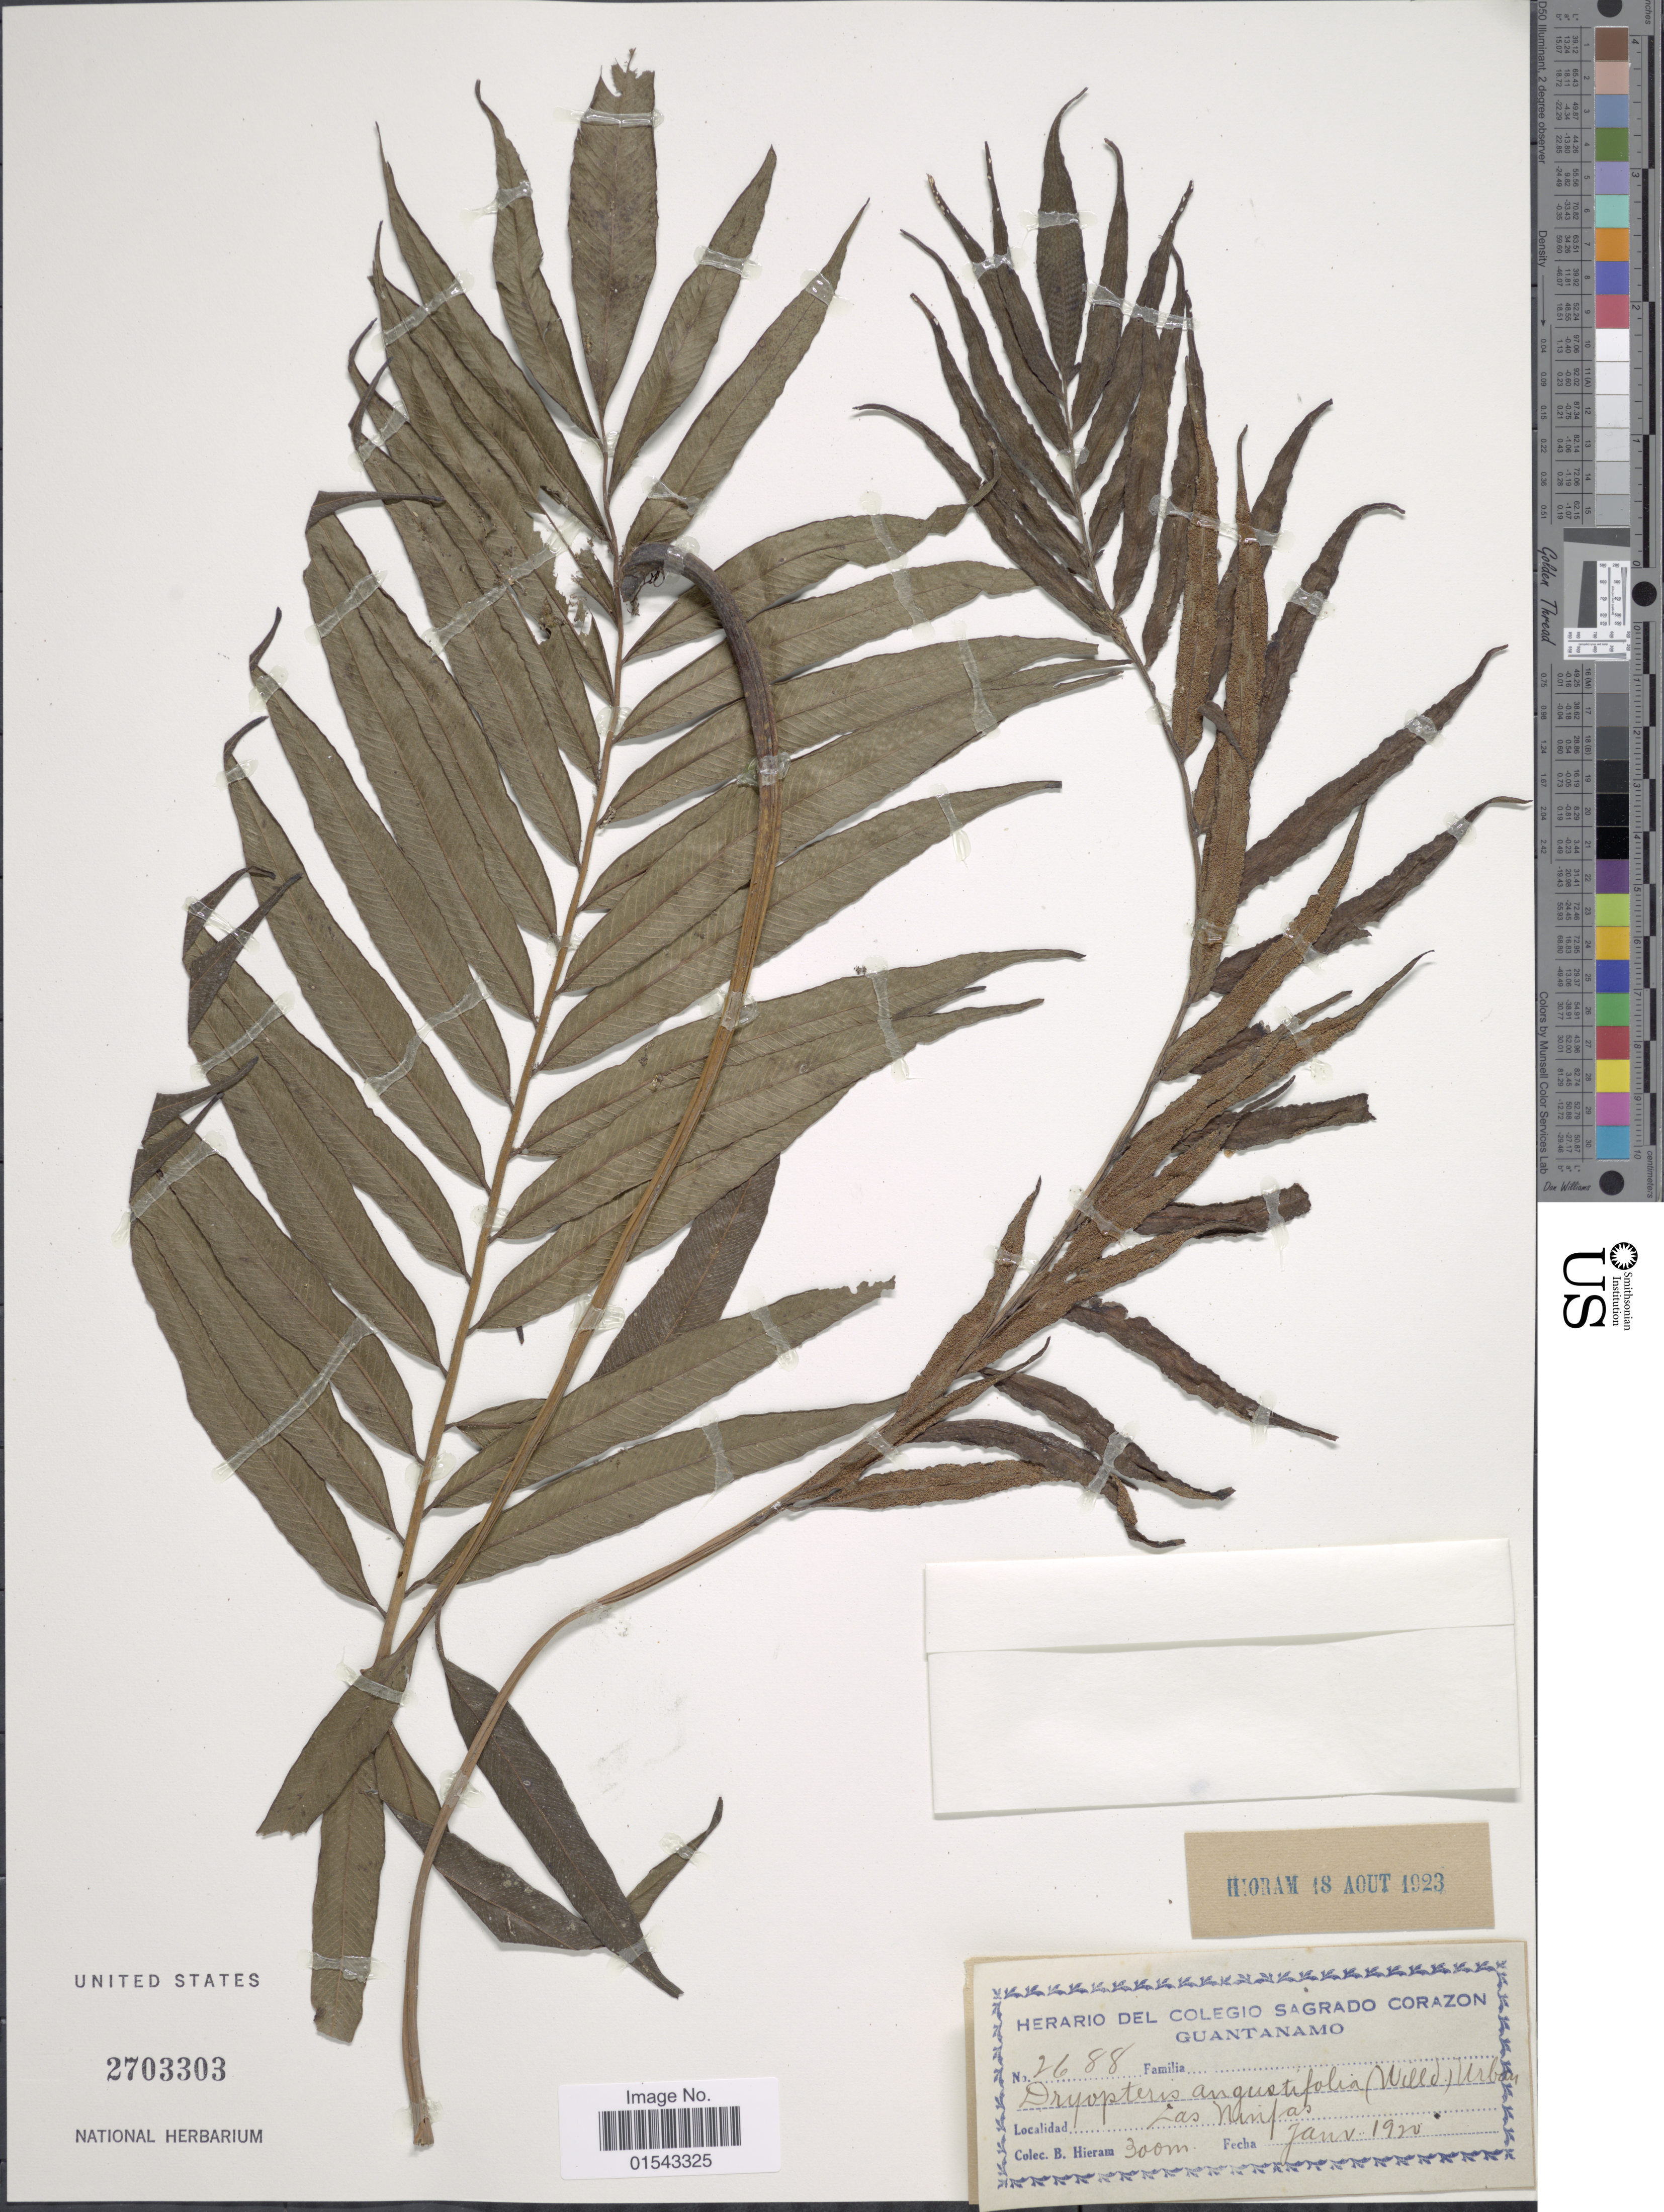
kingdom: Plantae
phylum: Tracheophyta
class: Polypodiopsida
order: Polypodiales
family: Thelypteridaceae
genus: Meniscium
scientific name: Meniscium angustifolium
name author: Willd.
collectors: B. Hieram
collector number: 2688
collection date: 1920-01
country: Cuba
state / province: Guantánamo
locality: Guantanamo, Las Minfas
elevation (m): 300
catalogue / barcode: US 2703303